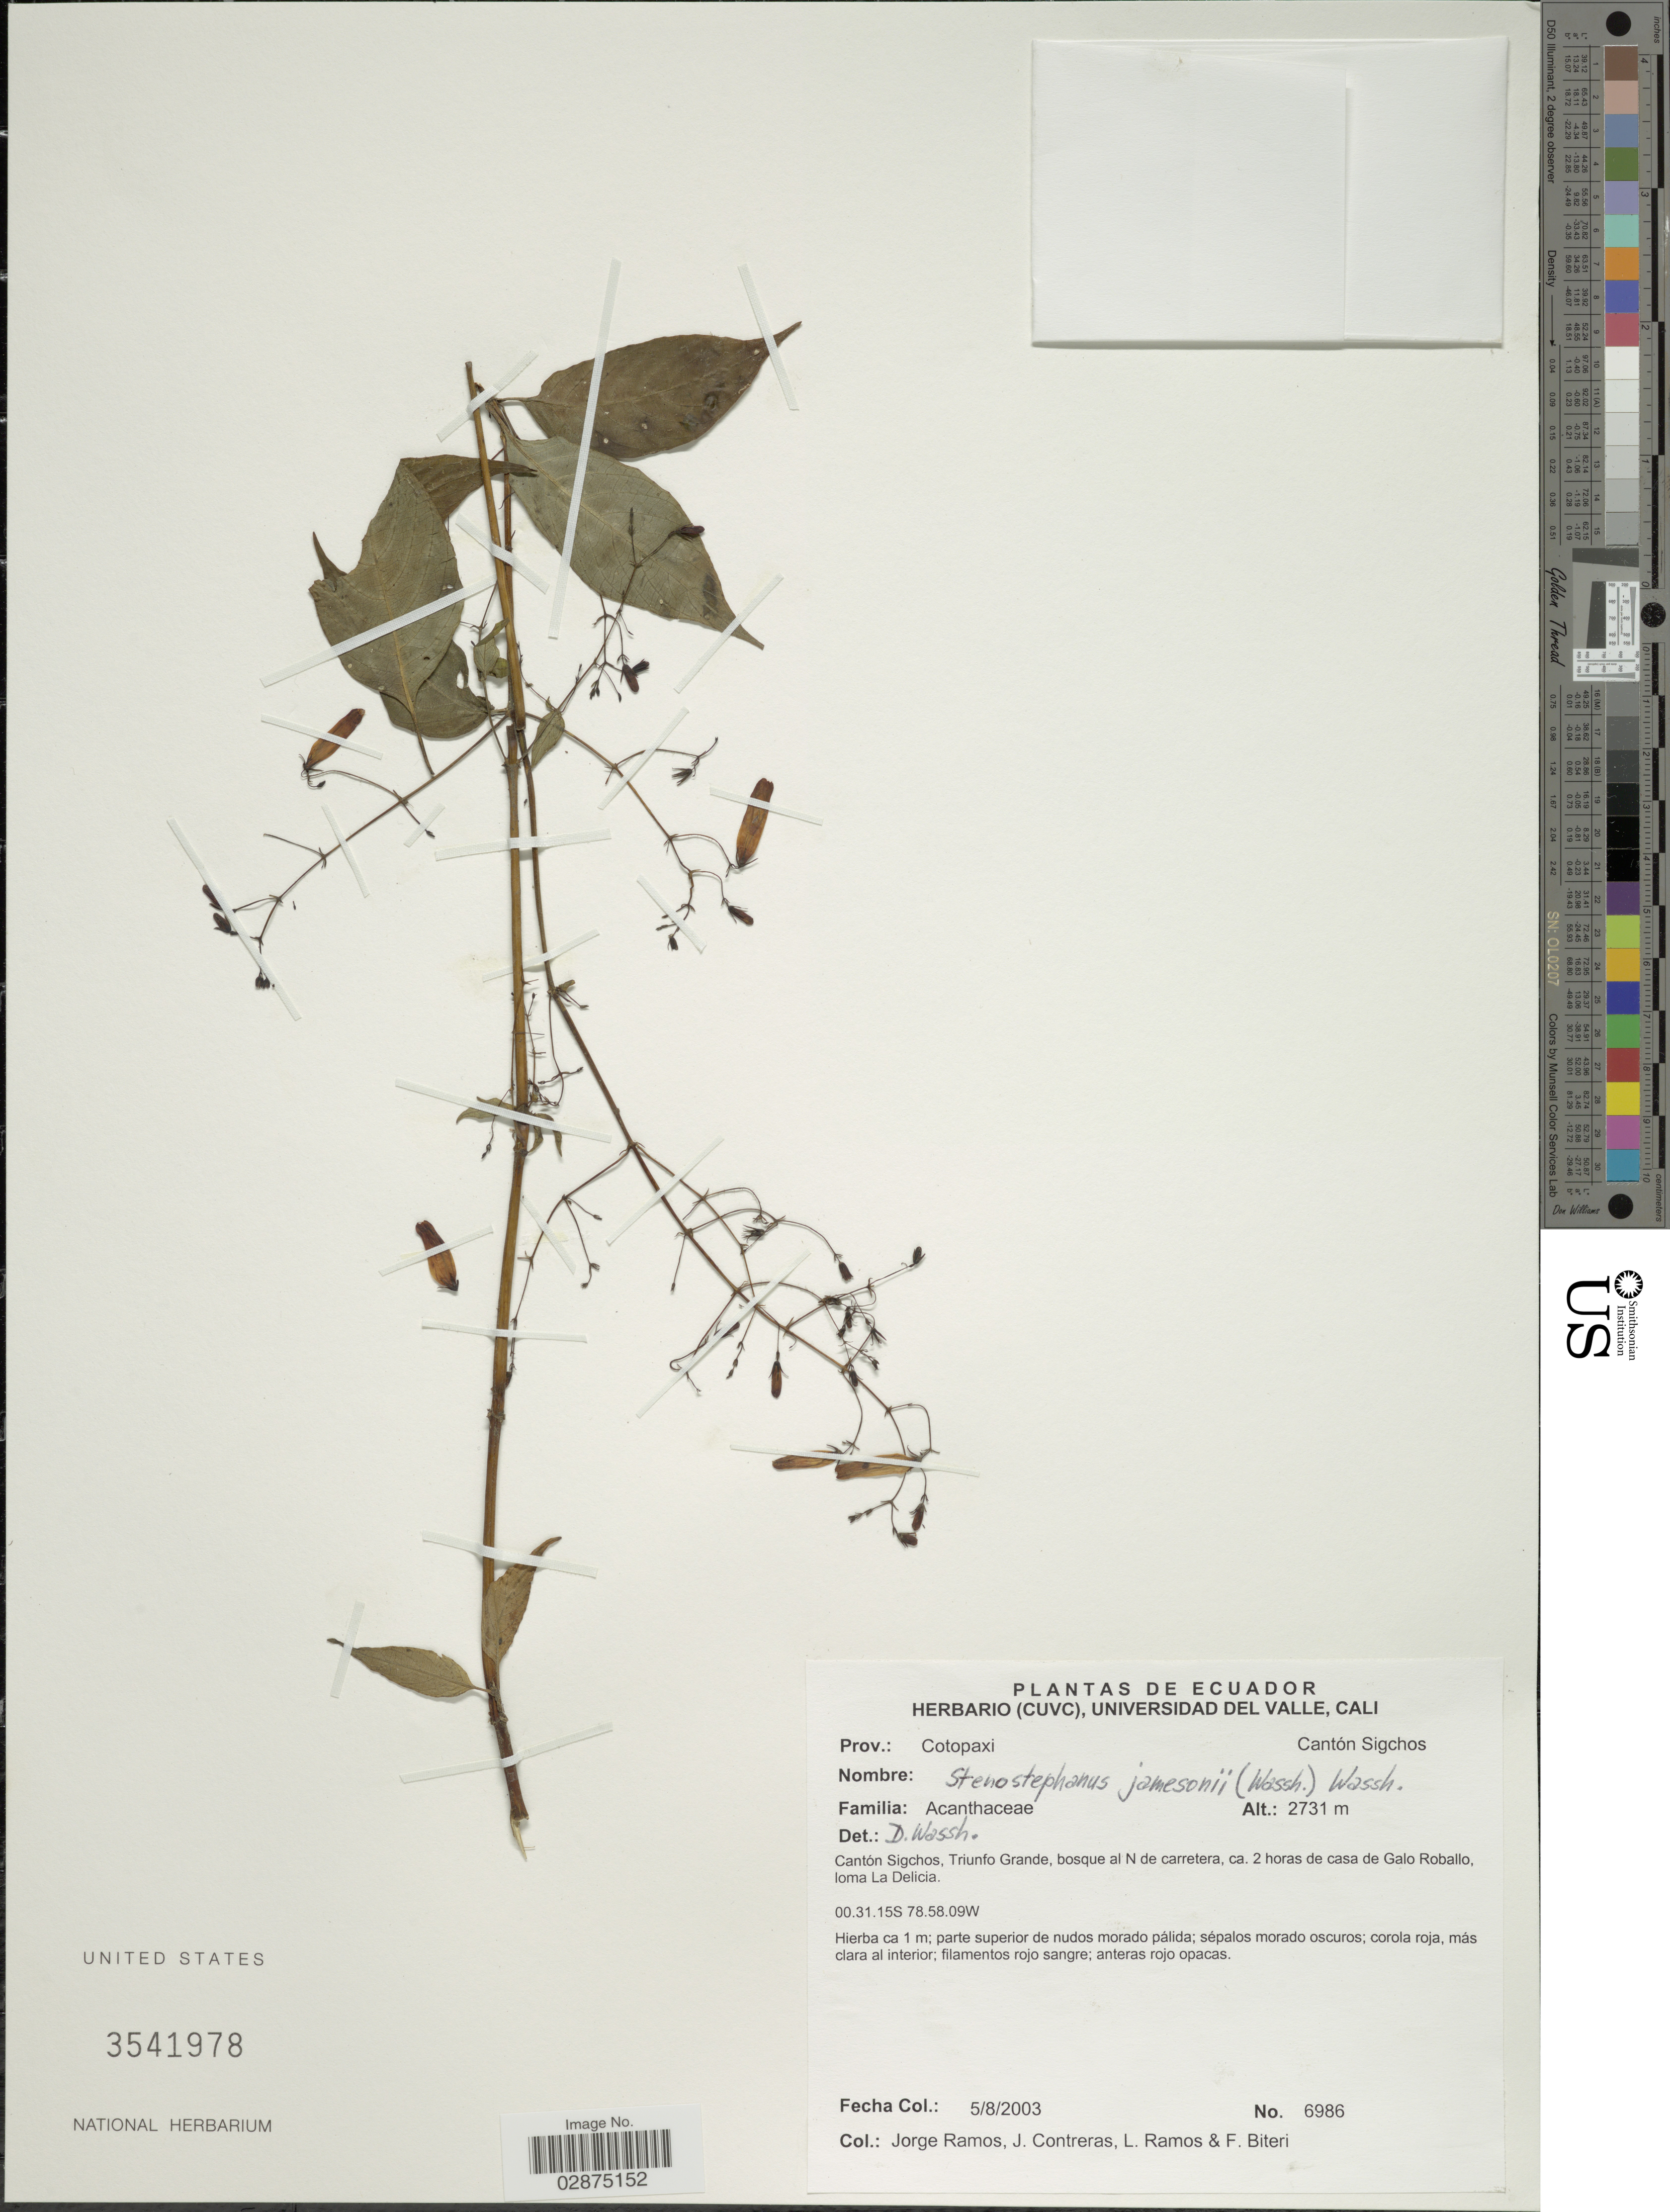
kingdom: Plantae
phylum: Tracheophyta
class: Magnoliopsida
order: Lamiales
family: Acanthaceae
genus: Stenostephanus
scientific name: Stenostephanus jamesonii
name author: (Wassh.) Wassh.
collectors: J. Ramos, J. Contreras, L. Ramos & F. Biteri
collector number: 6986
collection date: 2003-08-05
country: Ecuador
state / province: Cotopaxi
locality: Cantón Sigchos, Triunfo Grande, bosque al N de carretera, ca. 2 horas de casa de Galo Roballo, loma La Delicia.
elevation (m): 2731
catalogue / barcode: US 3541978